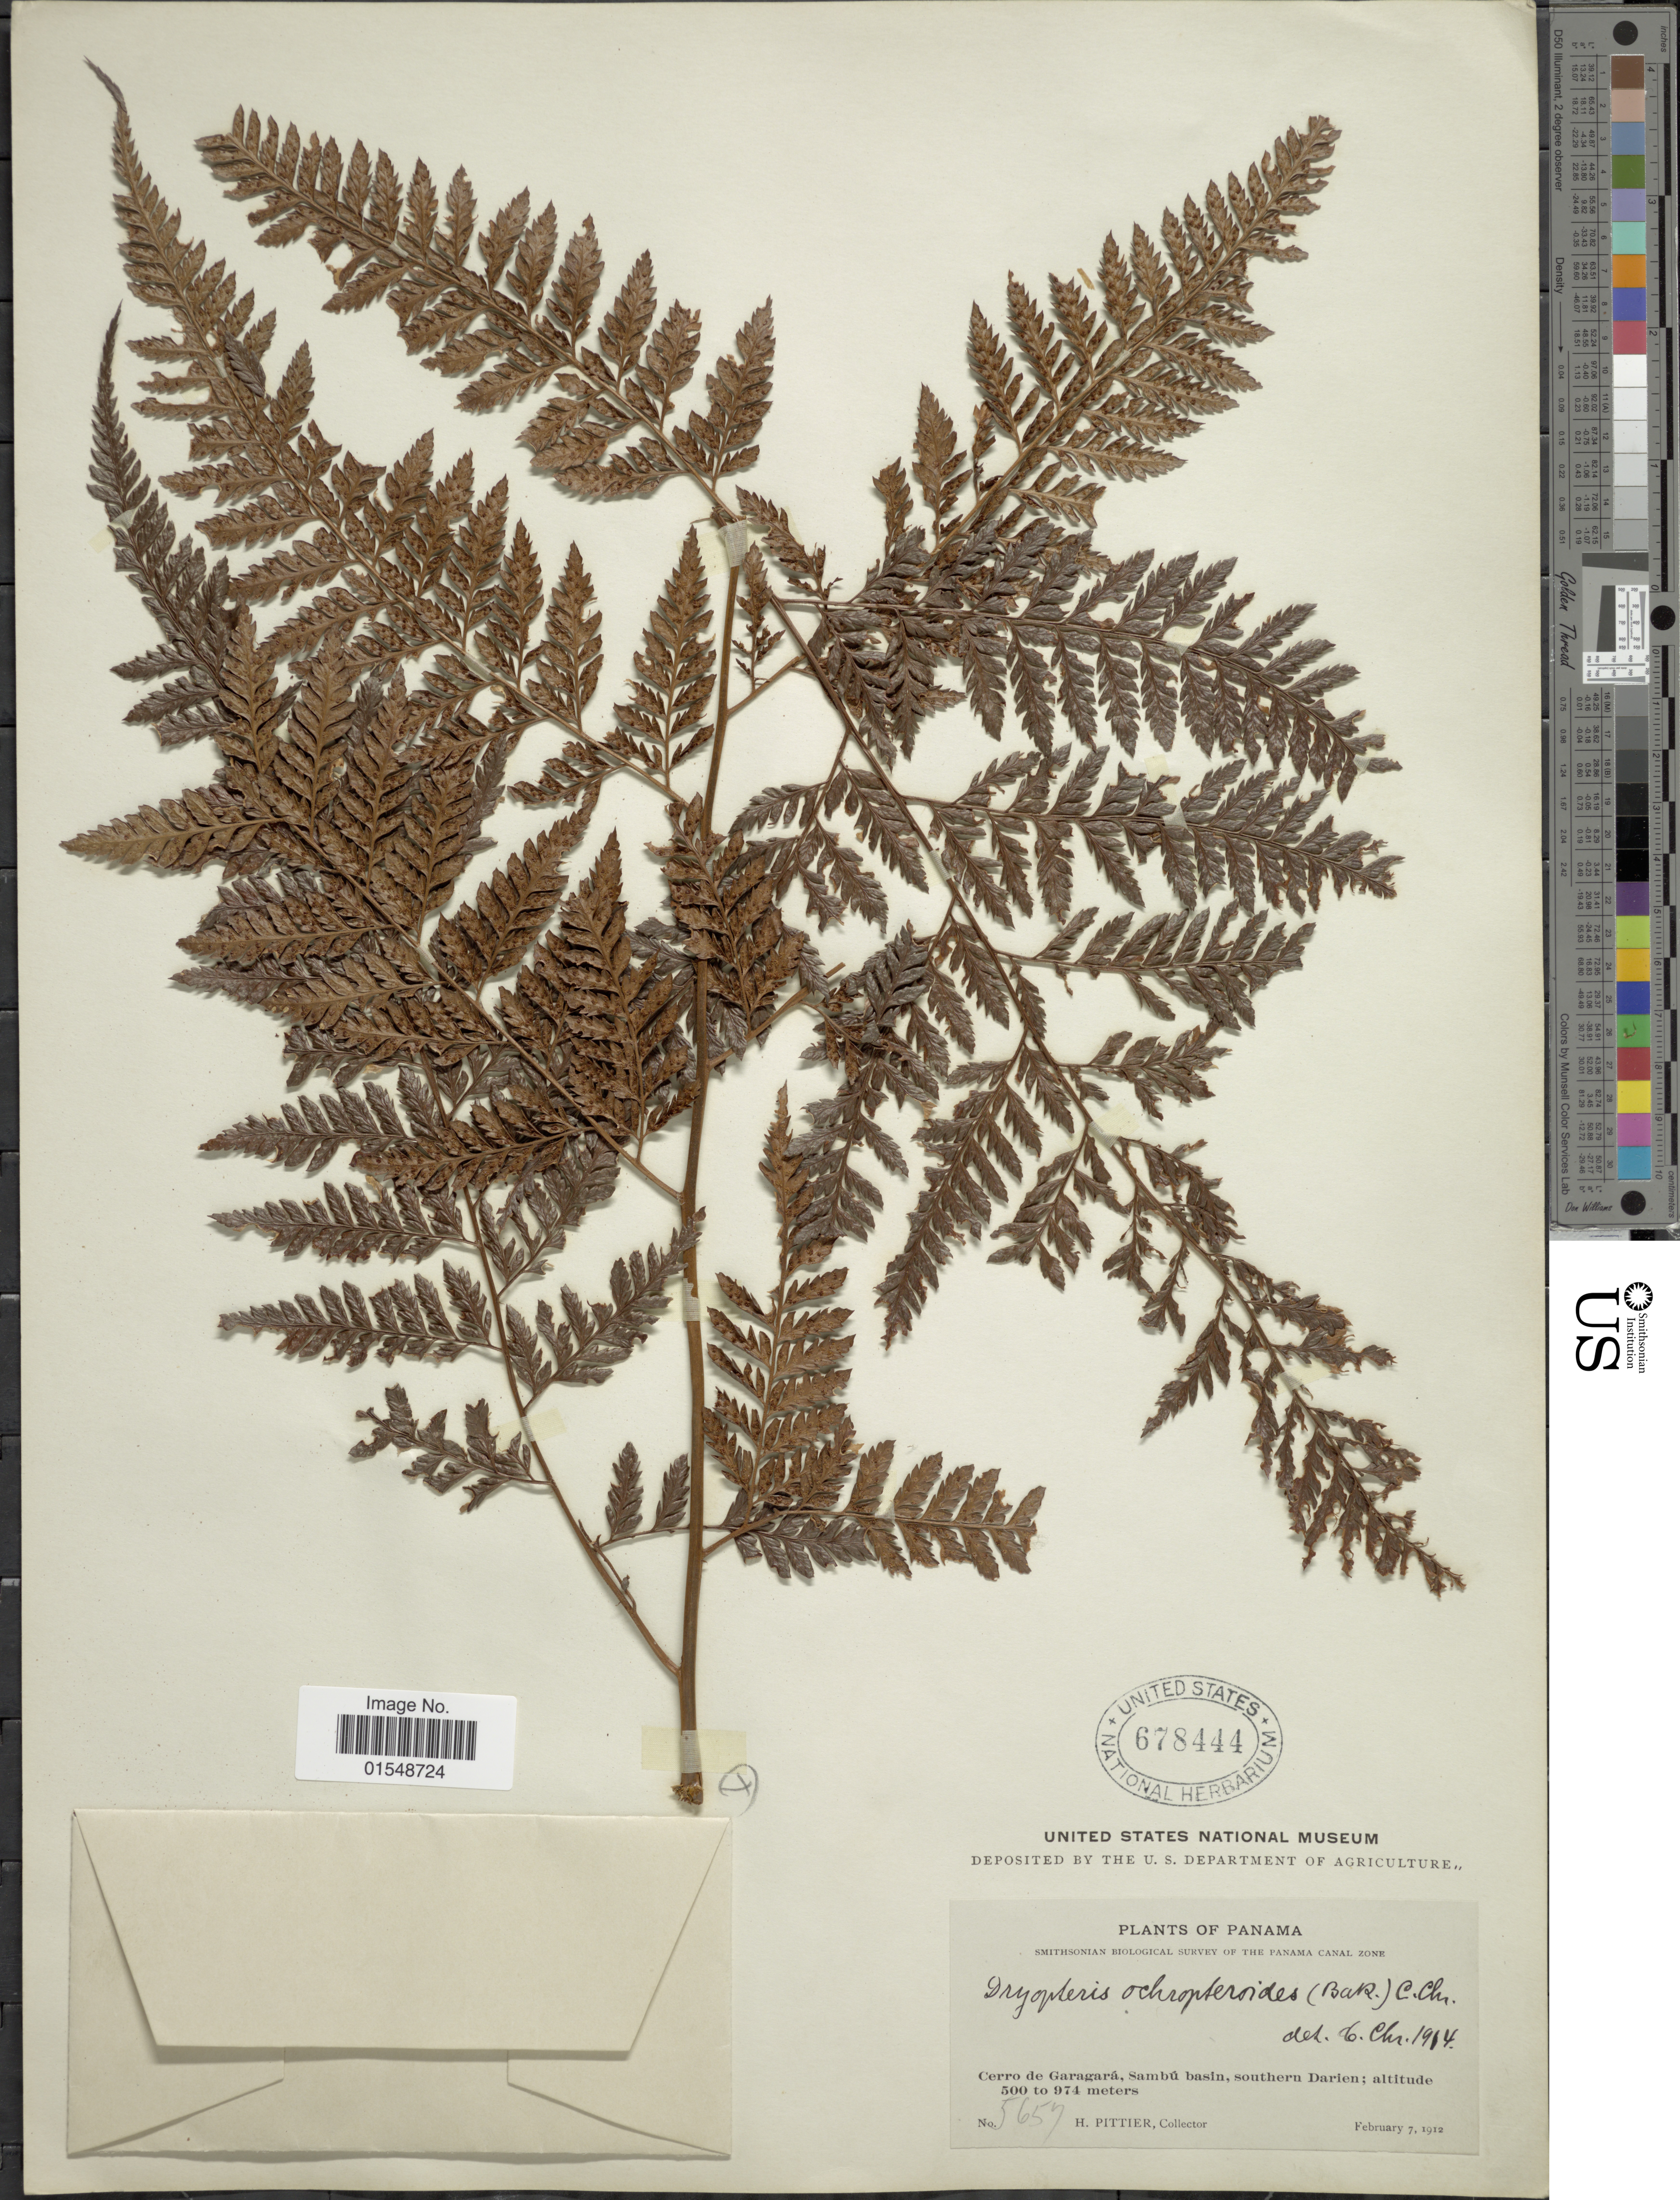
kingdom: Plantae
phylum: Tracheophyta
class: Polypodiopsida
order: Polypodiales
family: Dryopteridaceae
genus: Arachniodes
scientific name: Arachniodes ochropteroides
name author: (Baker) C. Chr.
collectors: H. F. Pittier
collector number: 5659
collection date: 1912-02-07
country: Panama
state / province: Darién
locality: Panama Canal Zone, Cerro de Garagará, Sambú basin, southern Darien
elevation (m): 500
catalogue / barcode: US 678444